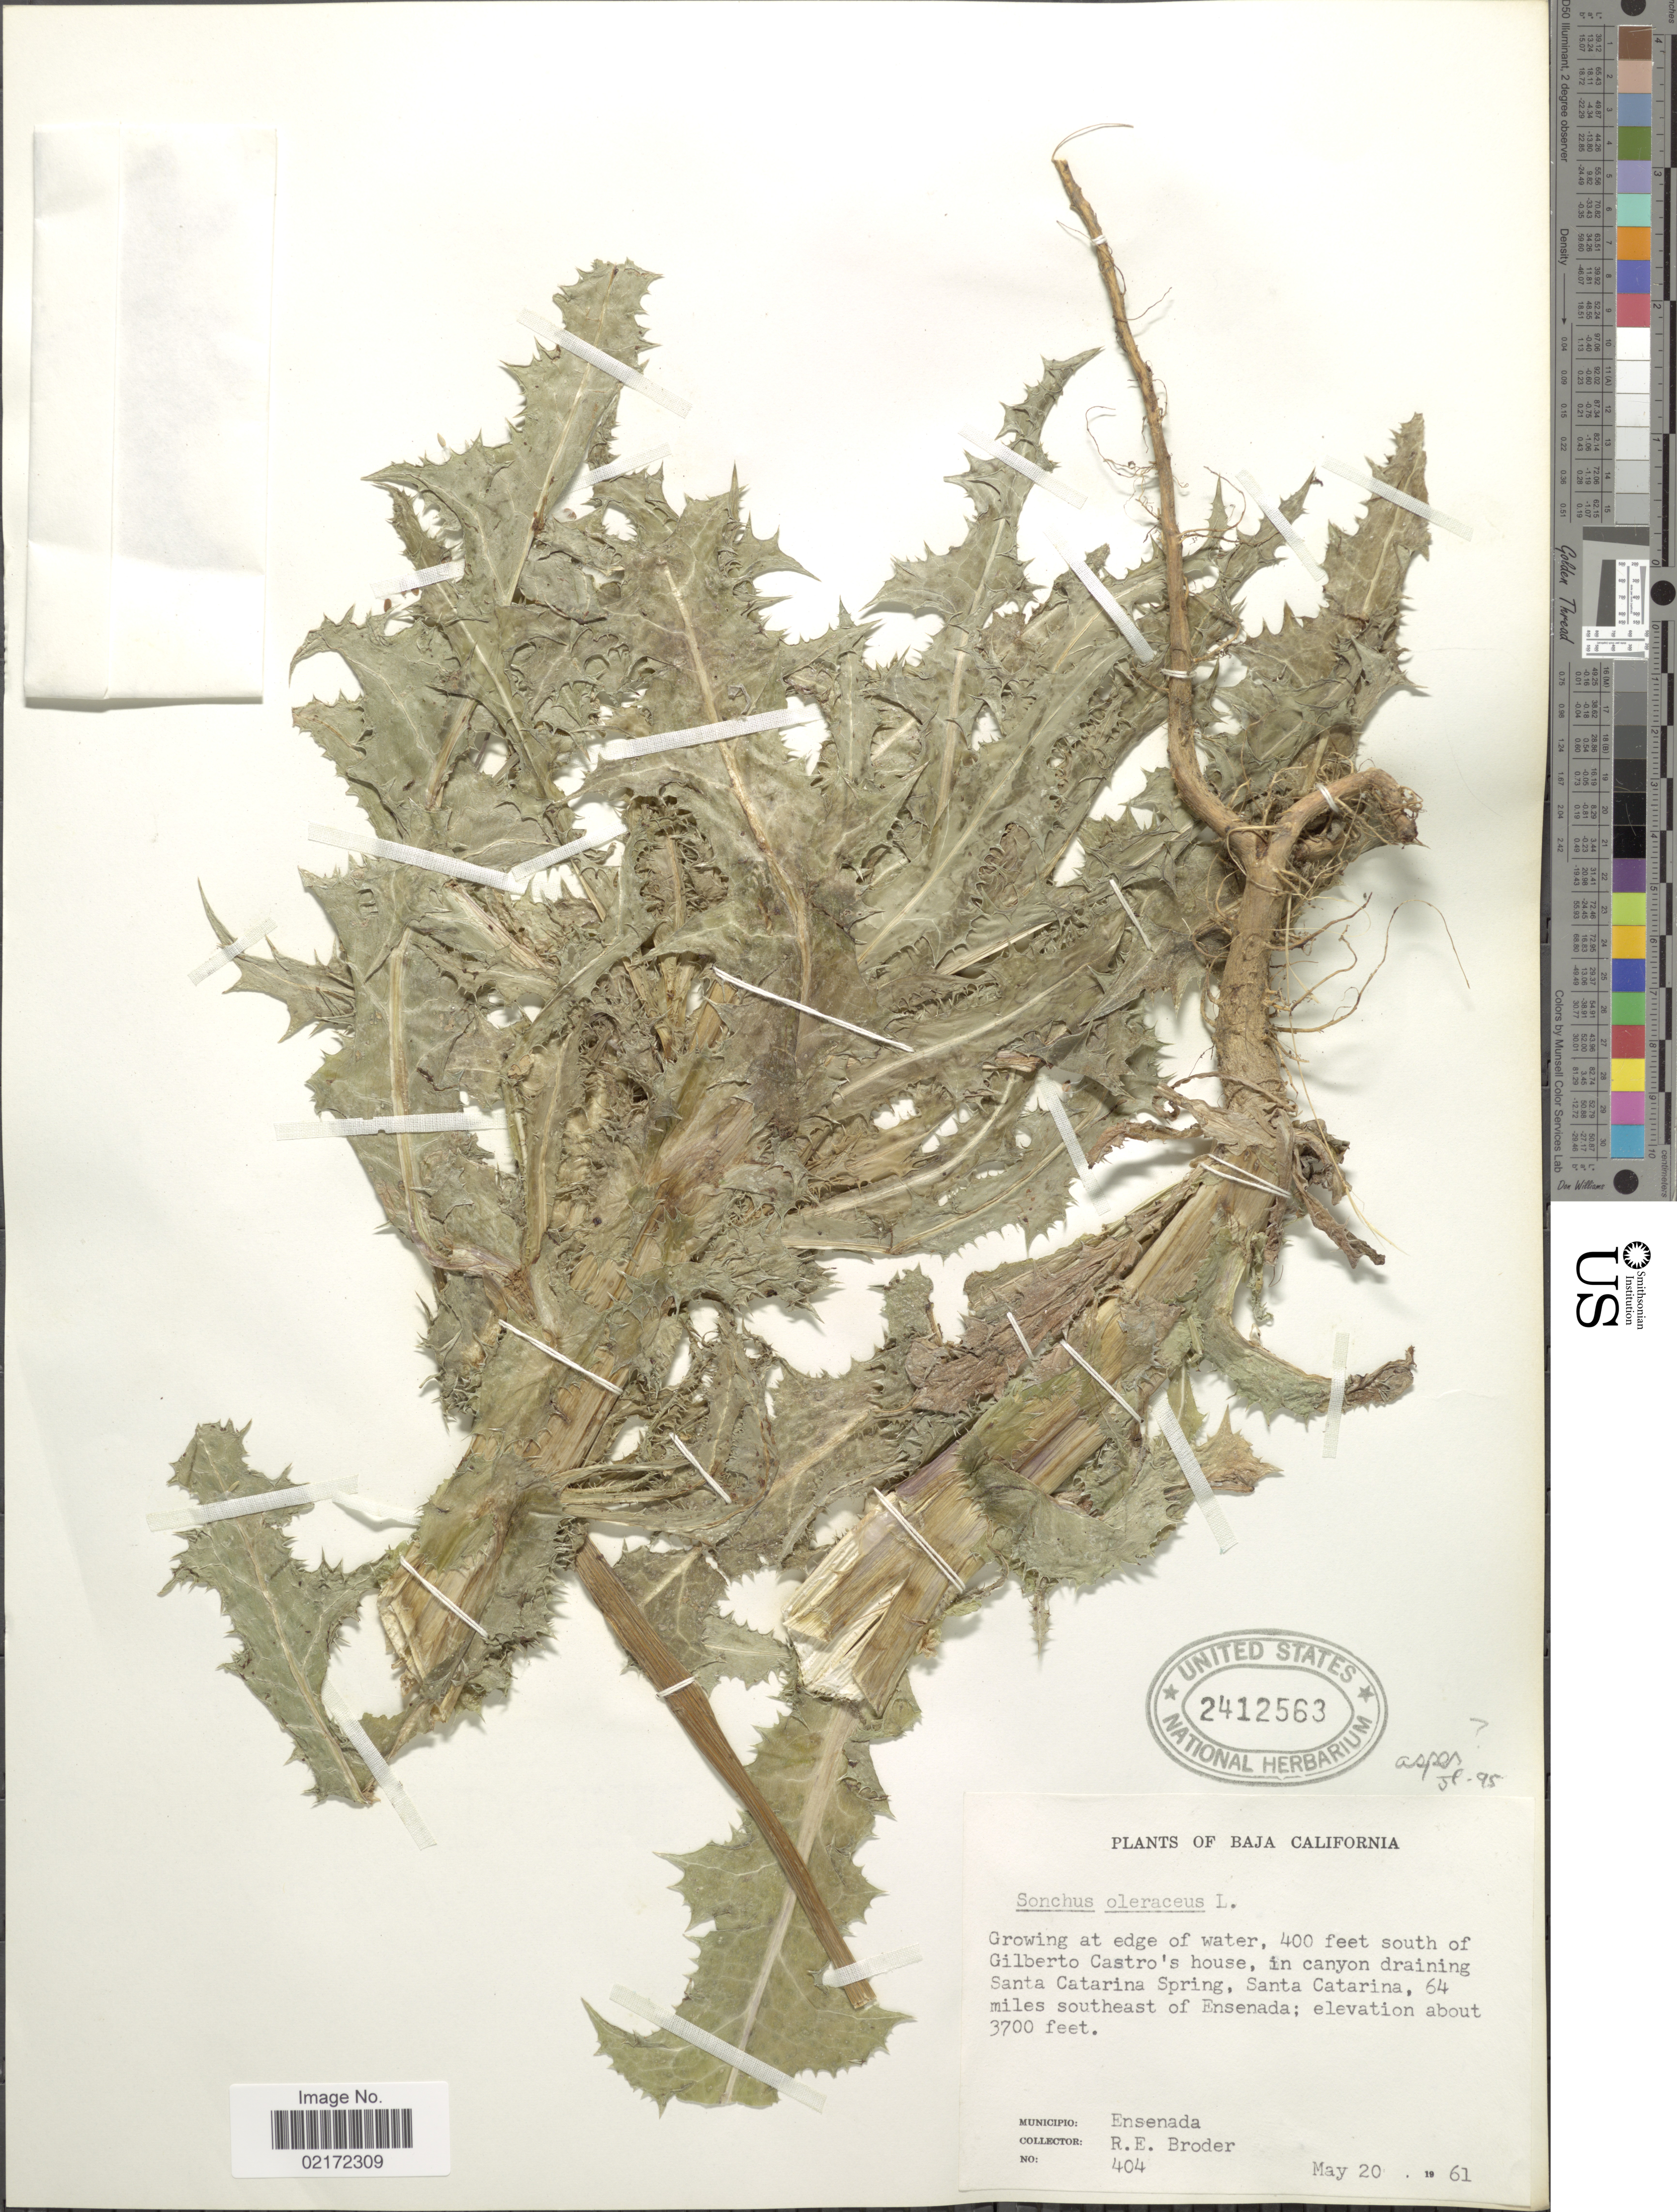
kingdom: Plantae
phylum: Tracheophyta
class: Magnoliopsida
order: Asterales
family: Asteraceae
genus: Sonchus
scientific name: Sonchus oleraceus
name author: L.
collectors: R. Broder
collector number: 404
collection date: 1961-05-20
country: Mexico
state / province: Baja California Norte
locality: Growing at edge of water, 400 feet south of Gilberto Castro's house, in canyon draining Santa Catarina Spring, Santa Catarina, 64 miles southeast of Ensenada. Municipio: Ensenada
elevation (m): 1128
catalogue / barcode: US 2412563